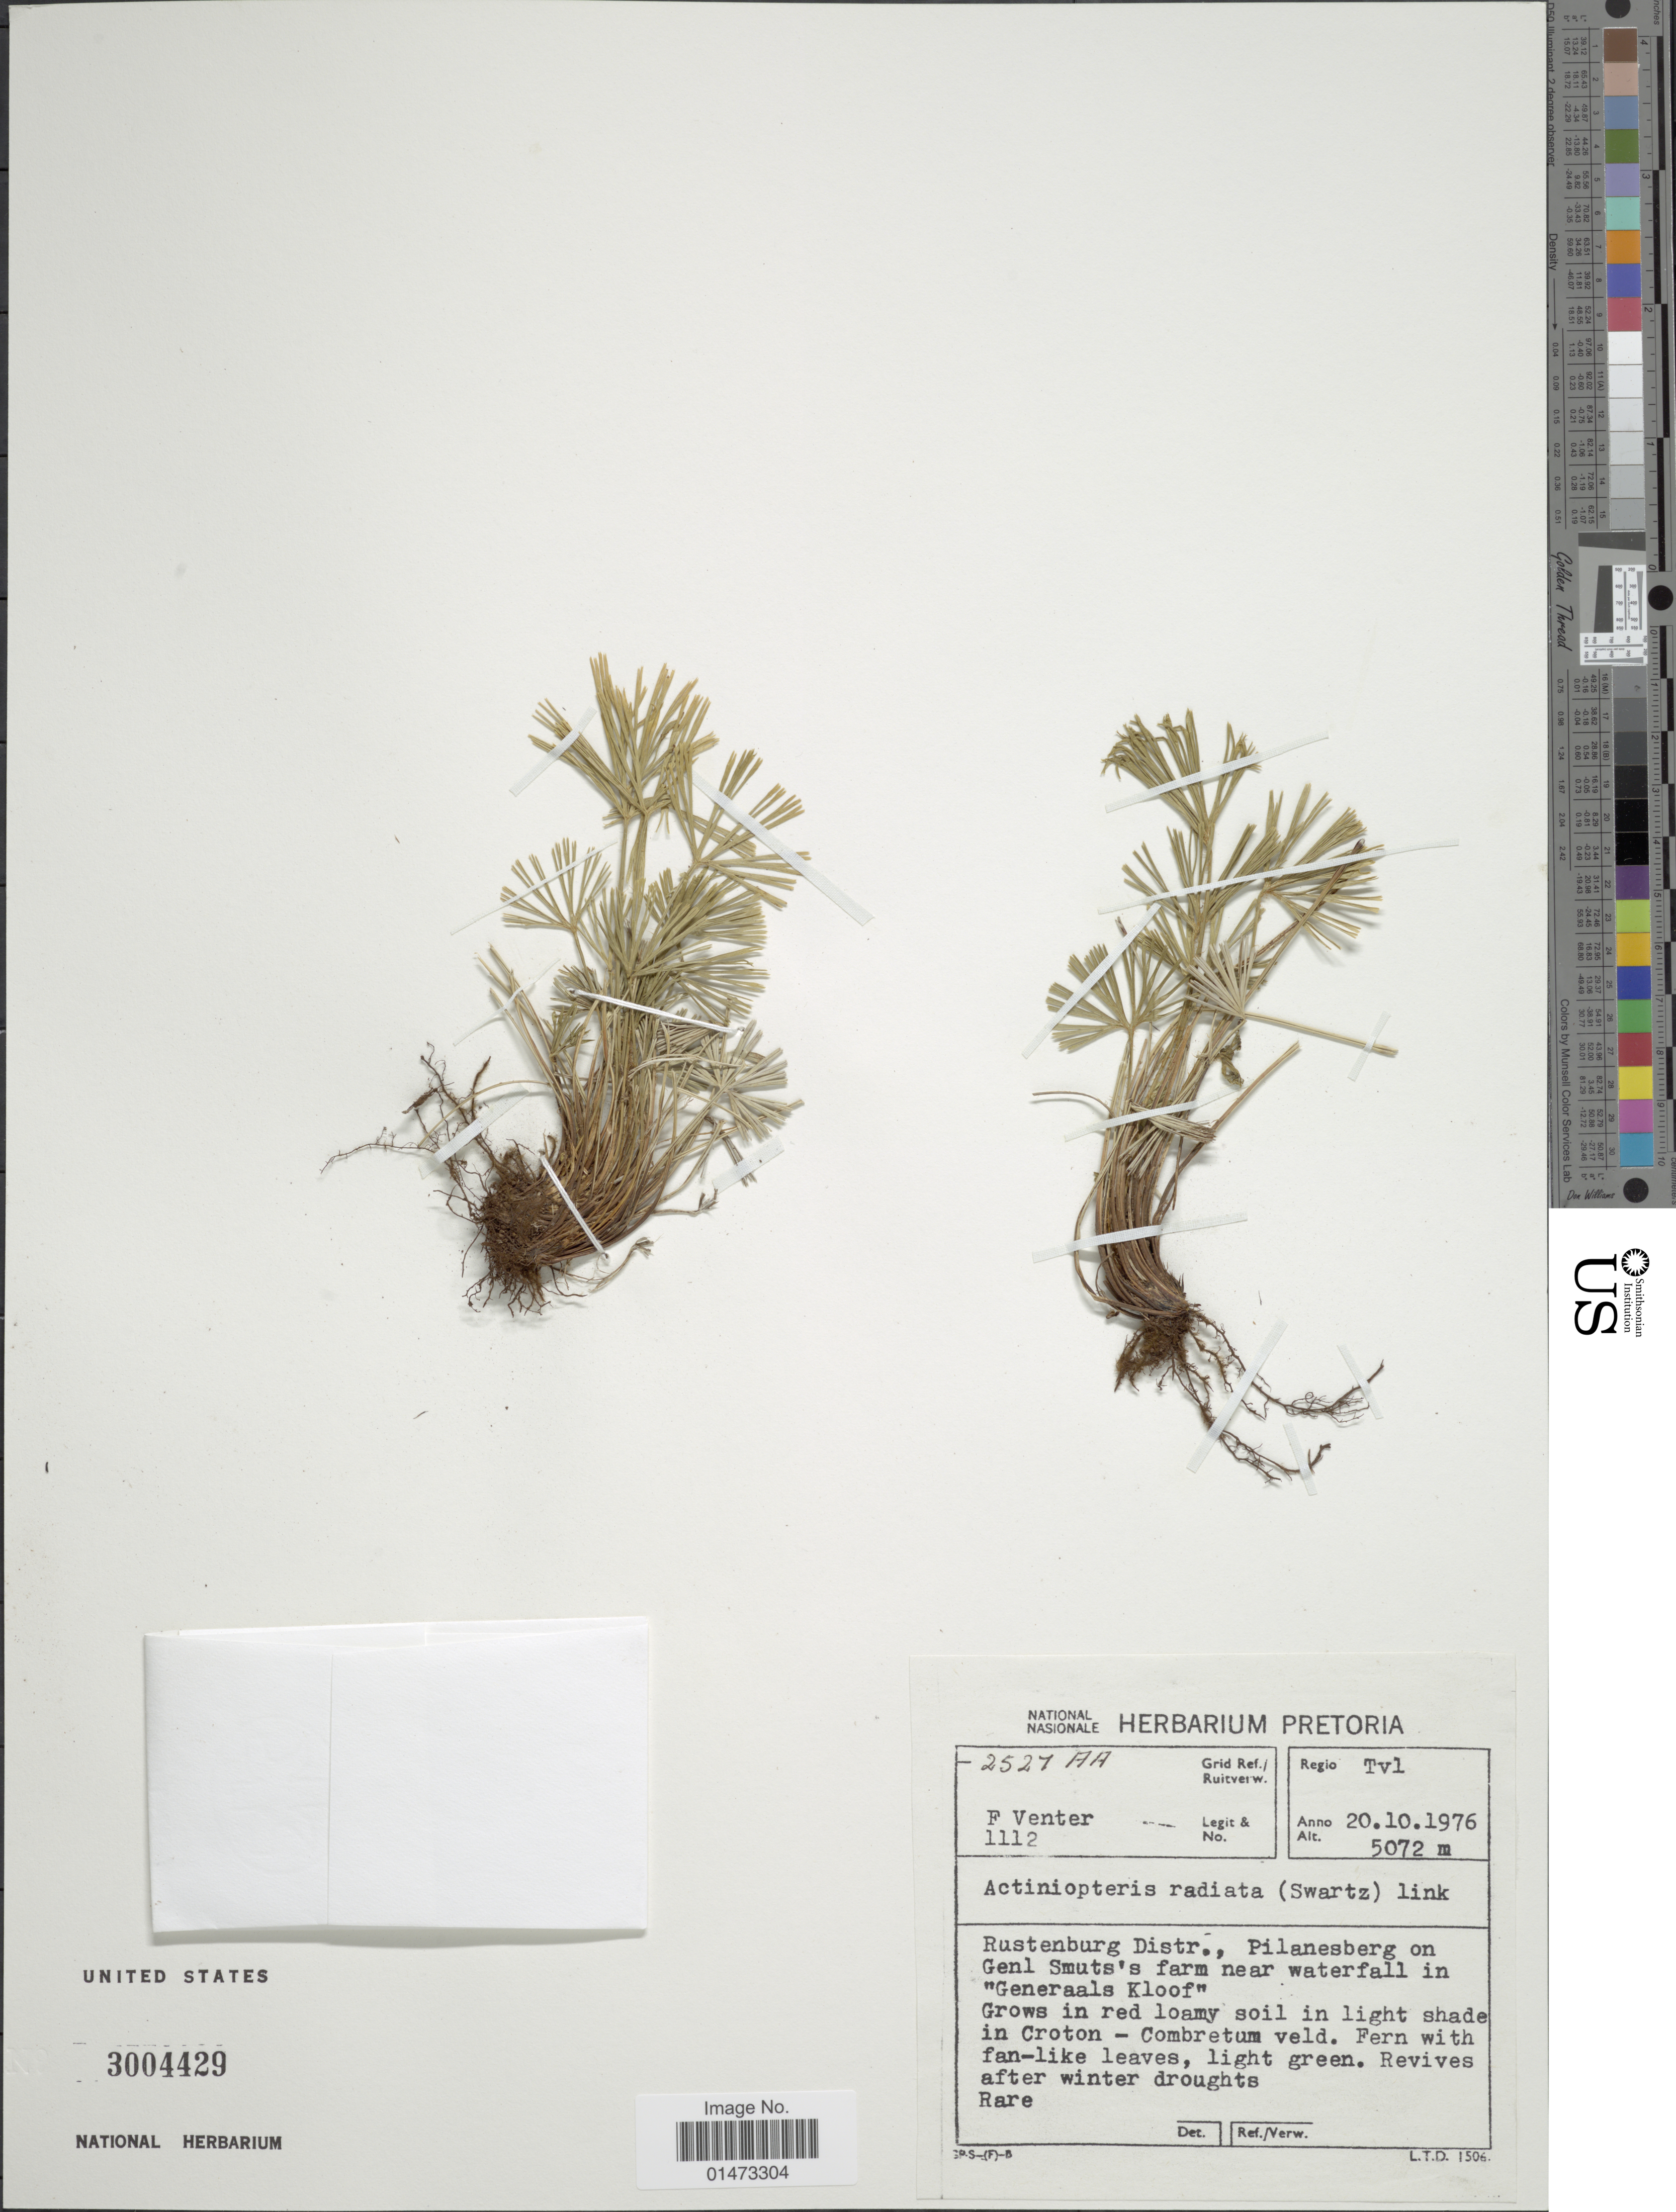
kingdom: Plantae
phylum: Tracheophyta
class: Polypodiopsida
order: Polypodiales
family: Pteridaceae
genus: Actiniopteris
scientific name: Actiniopteris radiata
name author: (Sw.) Link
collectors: F. Venter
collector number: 1112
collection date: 1976-10-20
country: South Africa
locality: Tvl., Rustenberg Distr., Pilanesberg on Genl Smuts's farm near waterfall in "Generaals Kloof".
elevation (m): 5072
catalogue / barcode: US 3004429